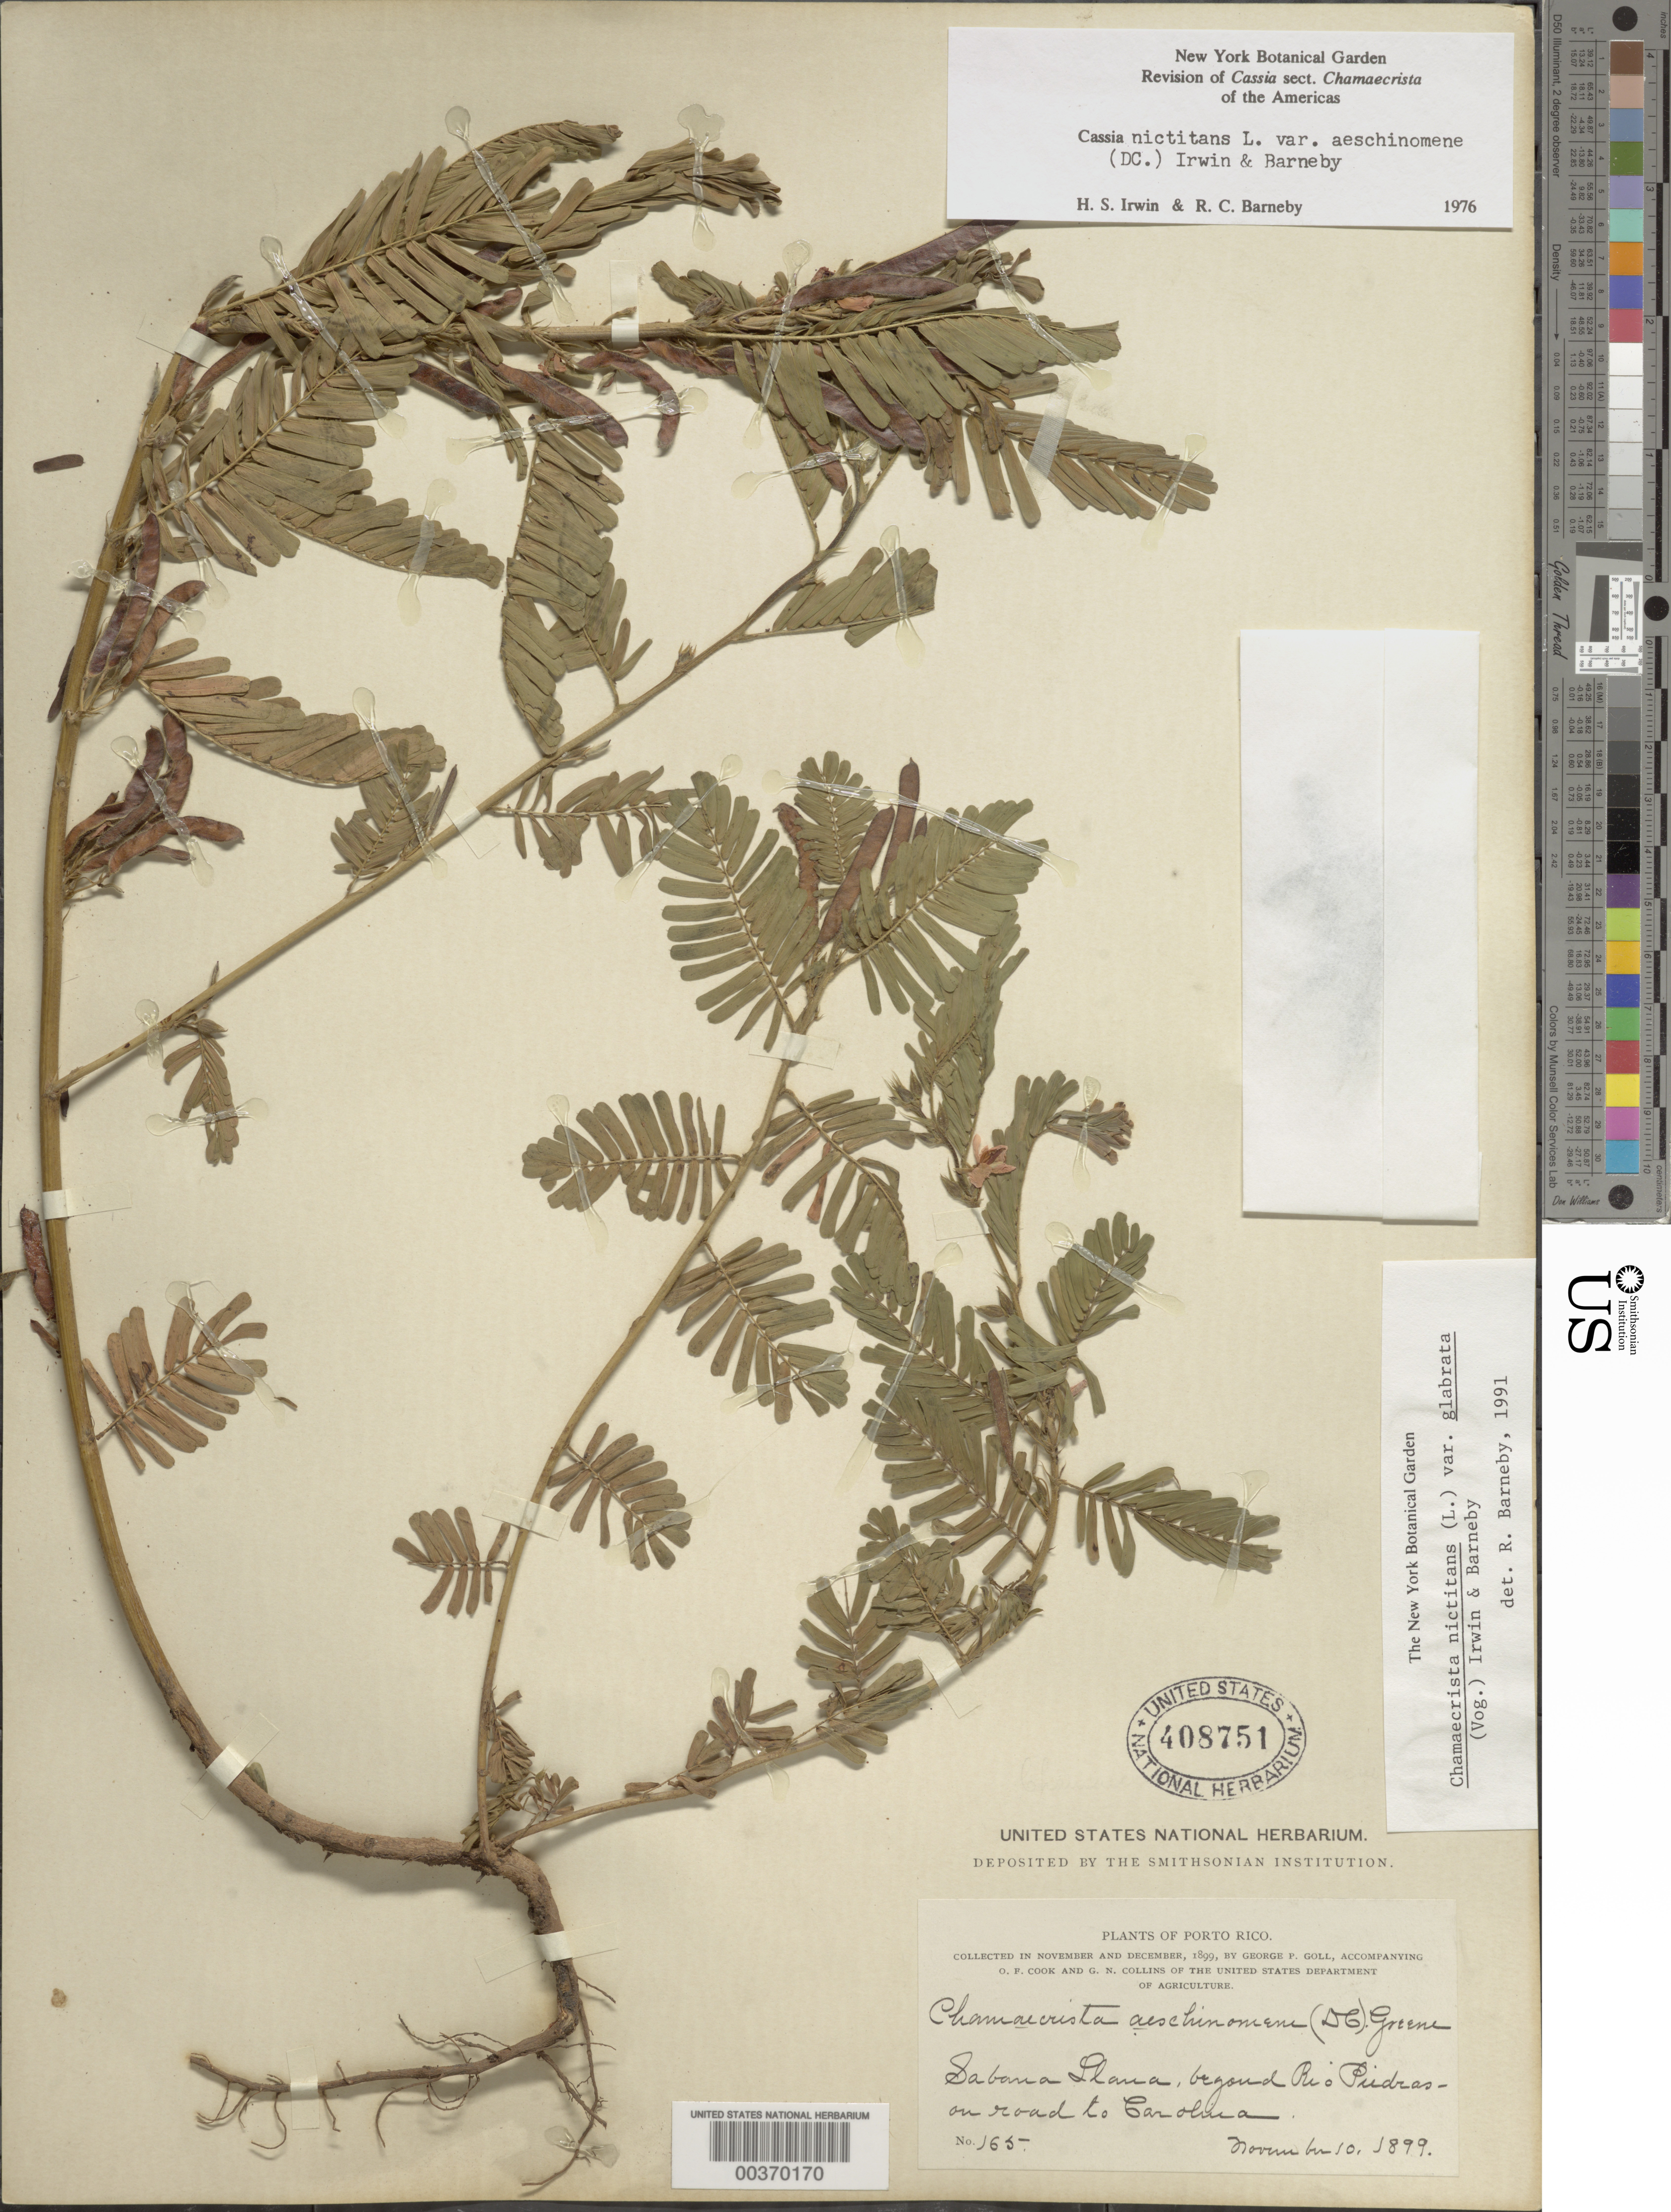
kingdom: Plantae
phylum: Tracheophyta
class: Magnoliopsida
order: Fabales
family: Fabaceae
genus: Chamaecrista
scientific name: Chamaecrista nictitans var. glabrata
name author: (Vogel) H.S. Irwin & Barneby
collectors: G. Goll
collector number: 165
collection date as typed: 10 Nov 1899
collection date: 1899-11-10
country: Puerto Rico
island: Greater Antilles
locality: Sabana llana, beyond rio piedras-on road to carolina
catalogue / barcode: US 408751